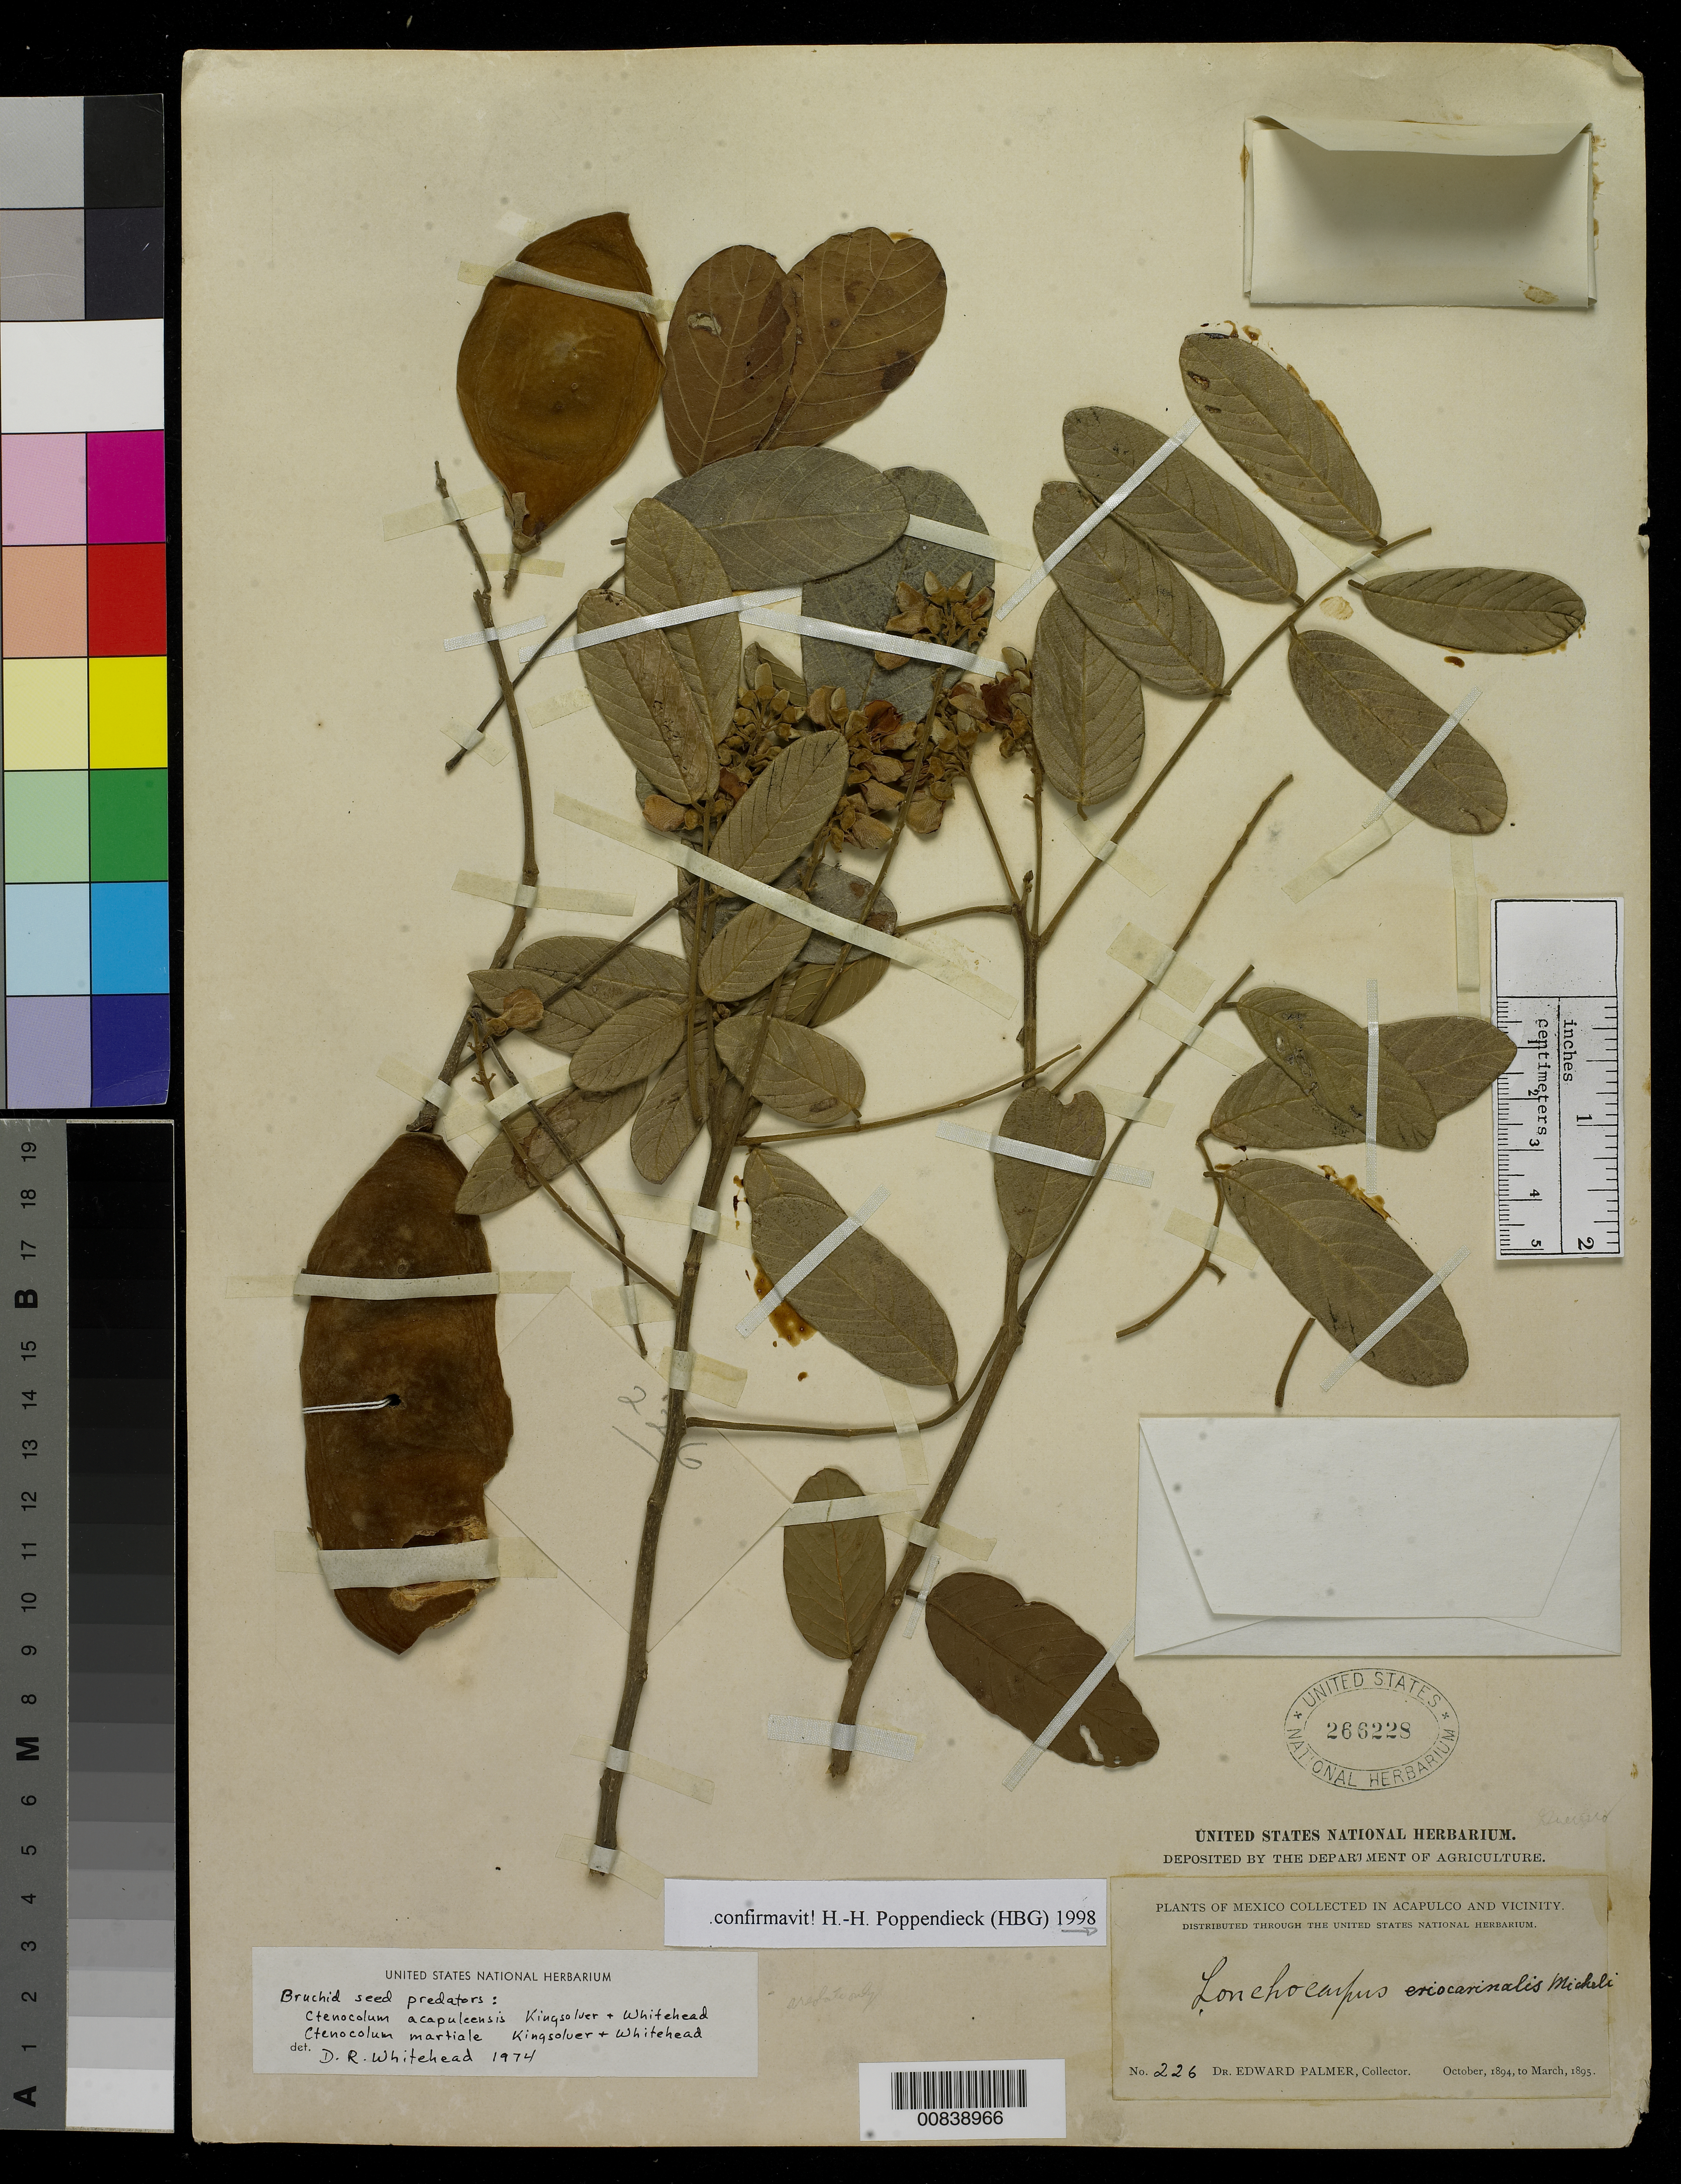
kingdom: Plantae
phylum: Tracheophyta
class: Magnoliopsida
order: Fabales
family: Fabaceae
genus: Lonchocarpus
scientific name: Lonchocarpus eriocarinalis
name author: Micheli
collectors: E. Palmer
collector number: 226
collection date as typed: Oct 1894 to -- Mar 1895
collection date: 1894-10/1895-03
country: Mexico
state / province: Guerrero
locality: Acapulco, Guerrero and vicinity.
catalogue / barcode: US 266228